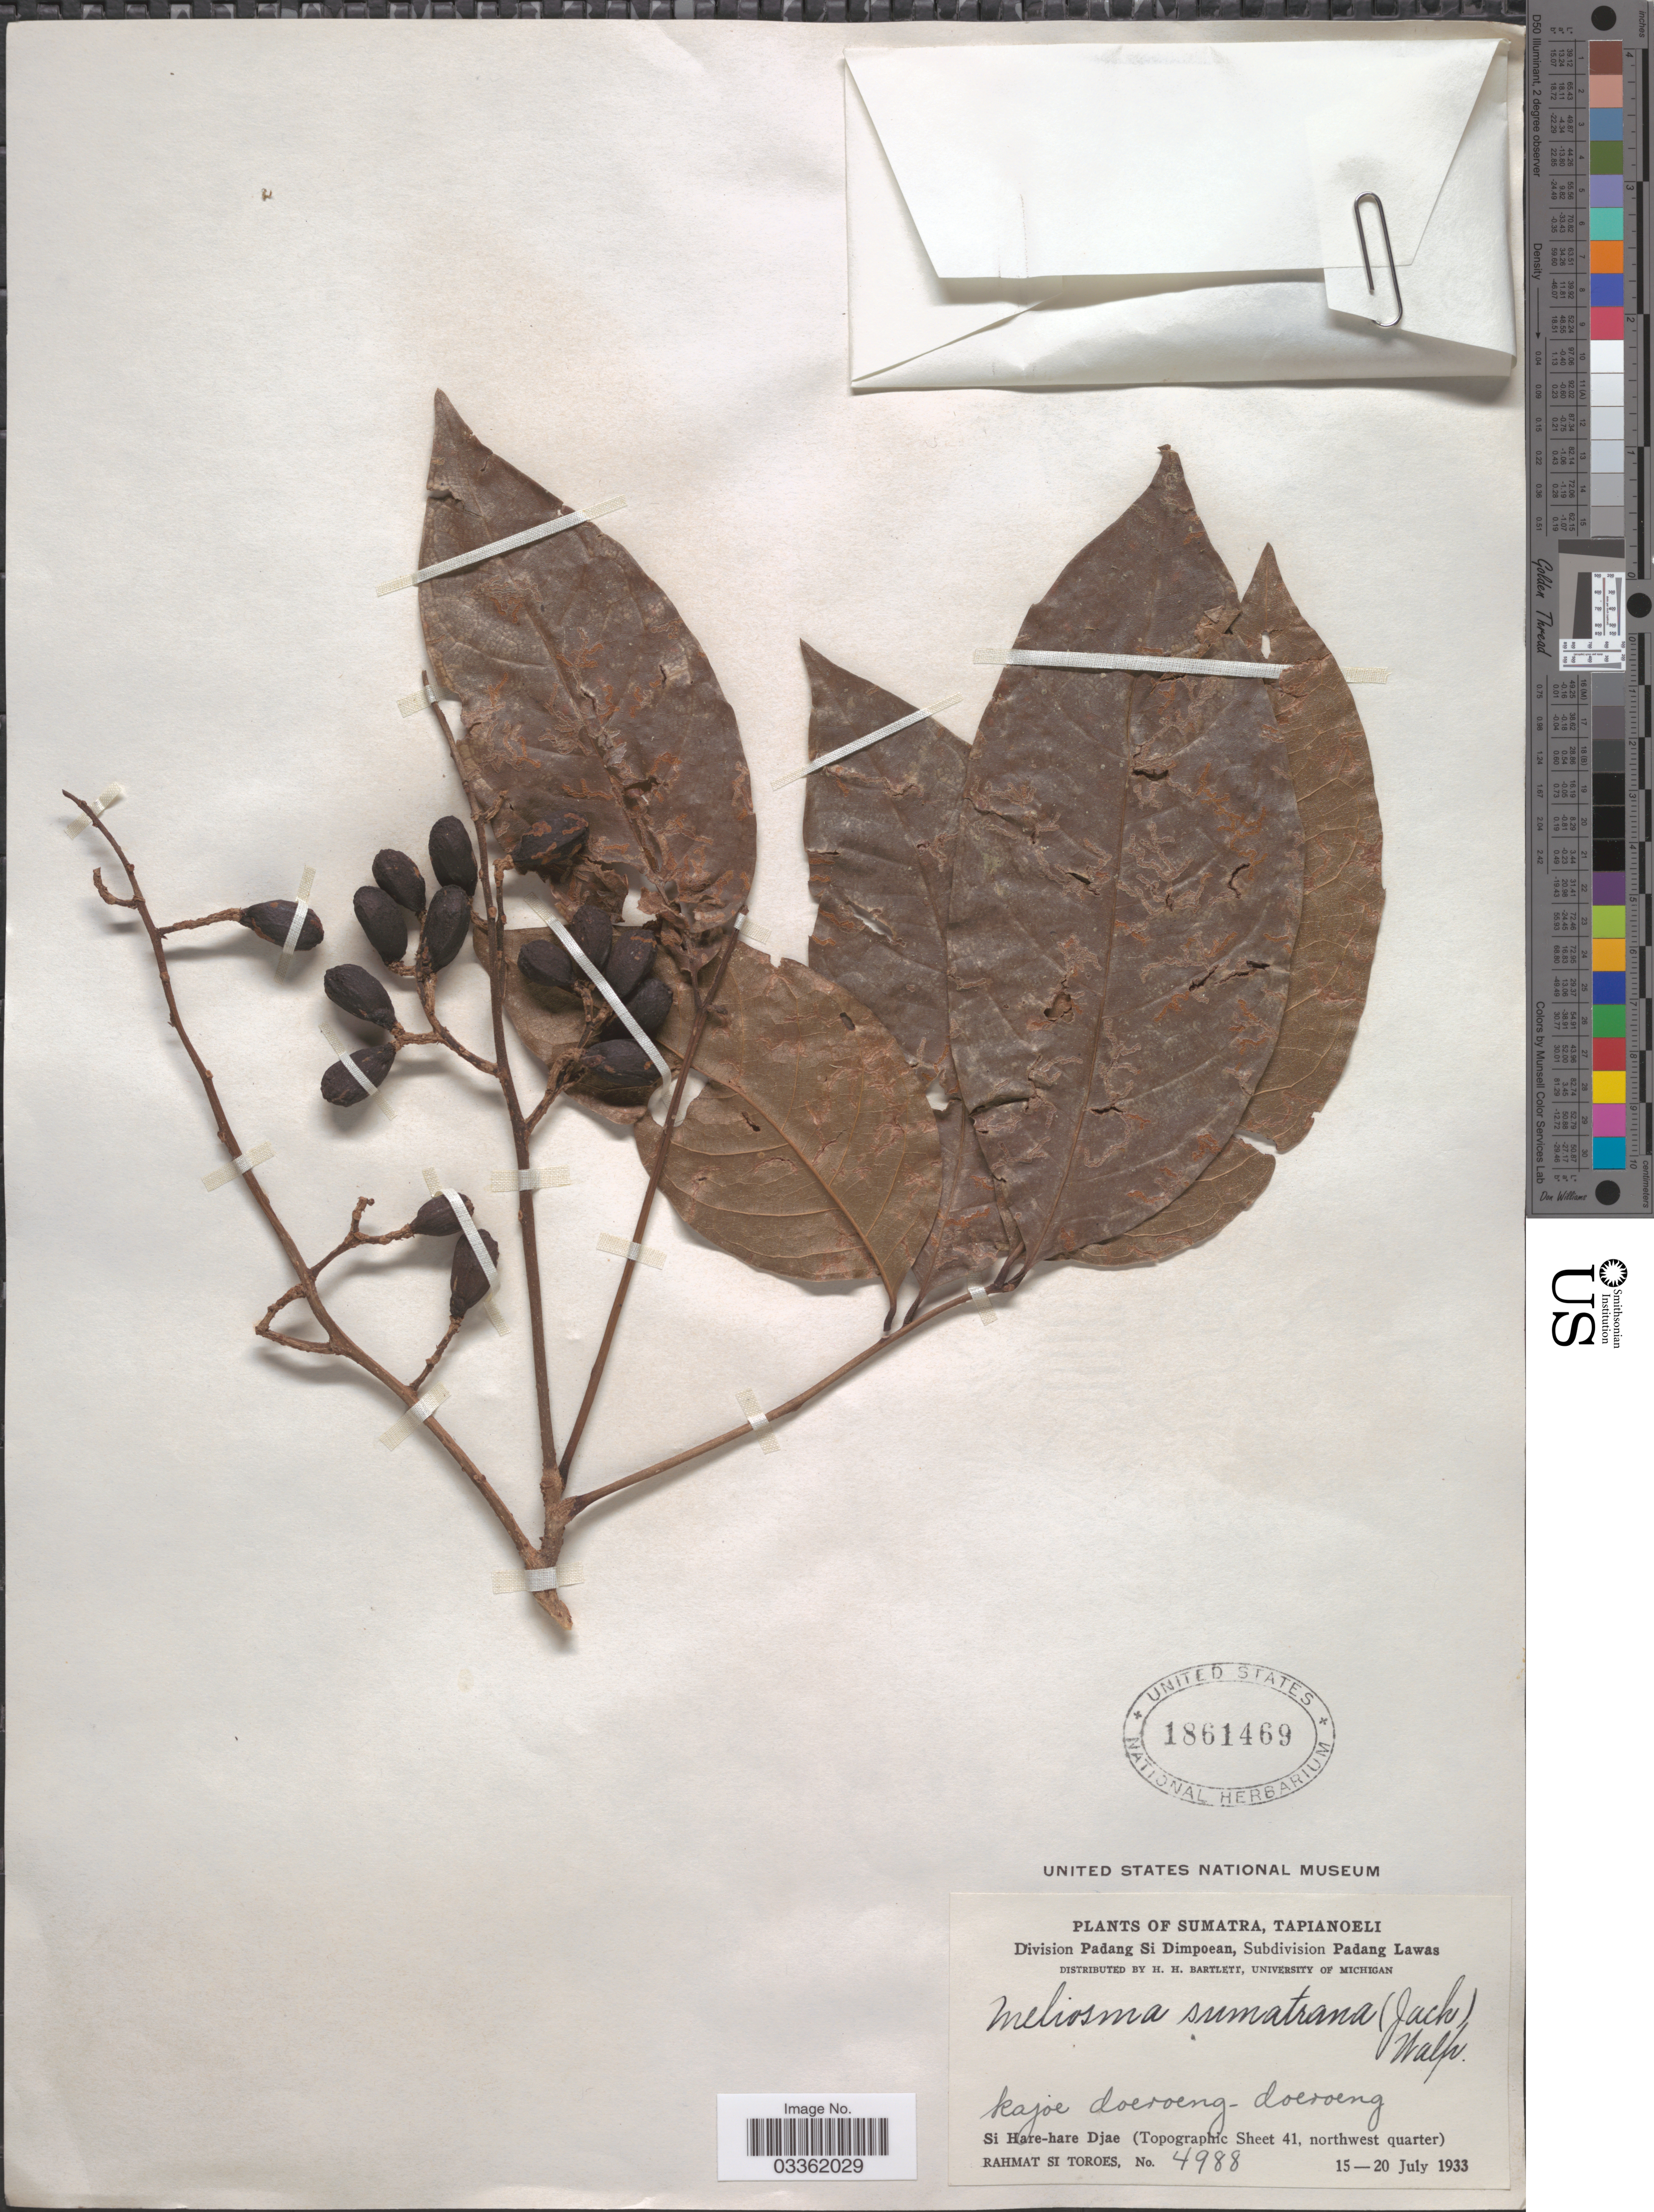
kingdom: Plantae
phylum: Tracheophyta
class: Magnoliopsida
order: Proteales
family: Sabiaceae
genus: Meliosma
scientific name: Meliosma sumatrana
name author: (Jack) Walp.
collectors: Rahmat Si Boeea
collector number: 4988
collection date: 1933-07-15/1933-07-20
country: Indonesia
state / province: Sumatra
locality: Tapianoeli. Division Padang Si Dimpoean, Subdivision Padang Lawas. Si Hare-hare Djae (Topographic Sheet 41, northwest quarter).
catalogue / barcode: US 1861469